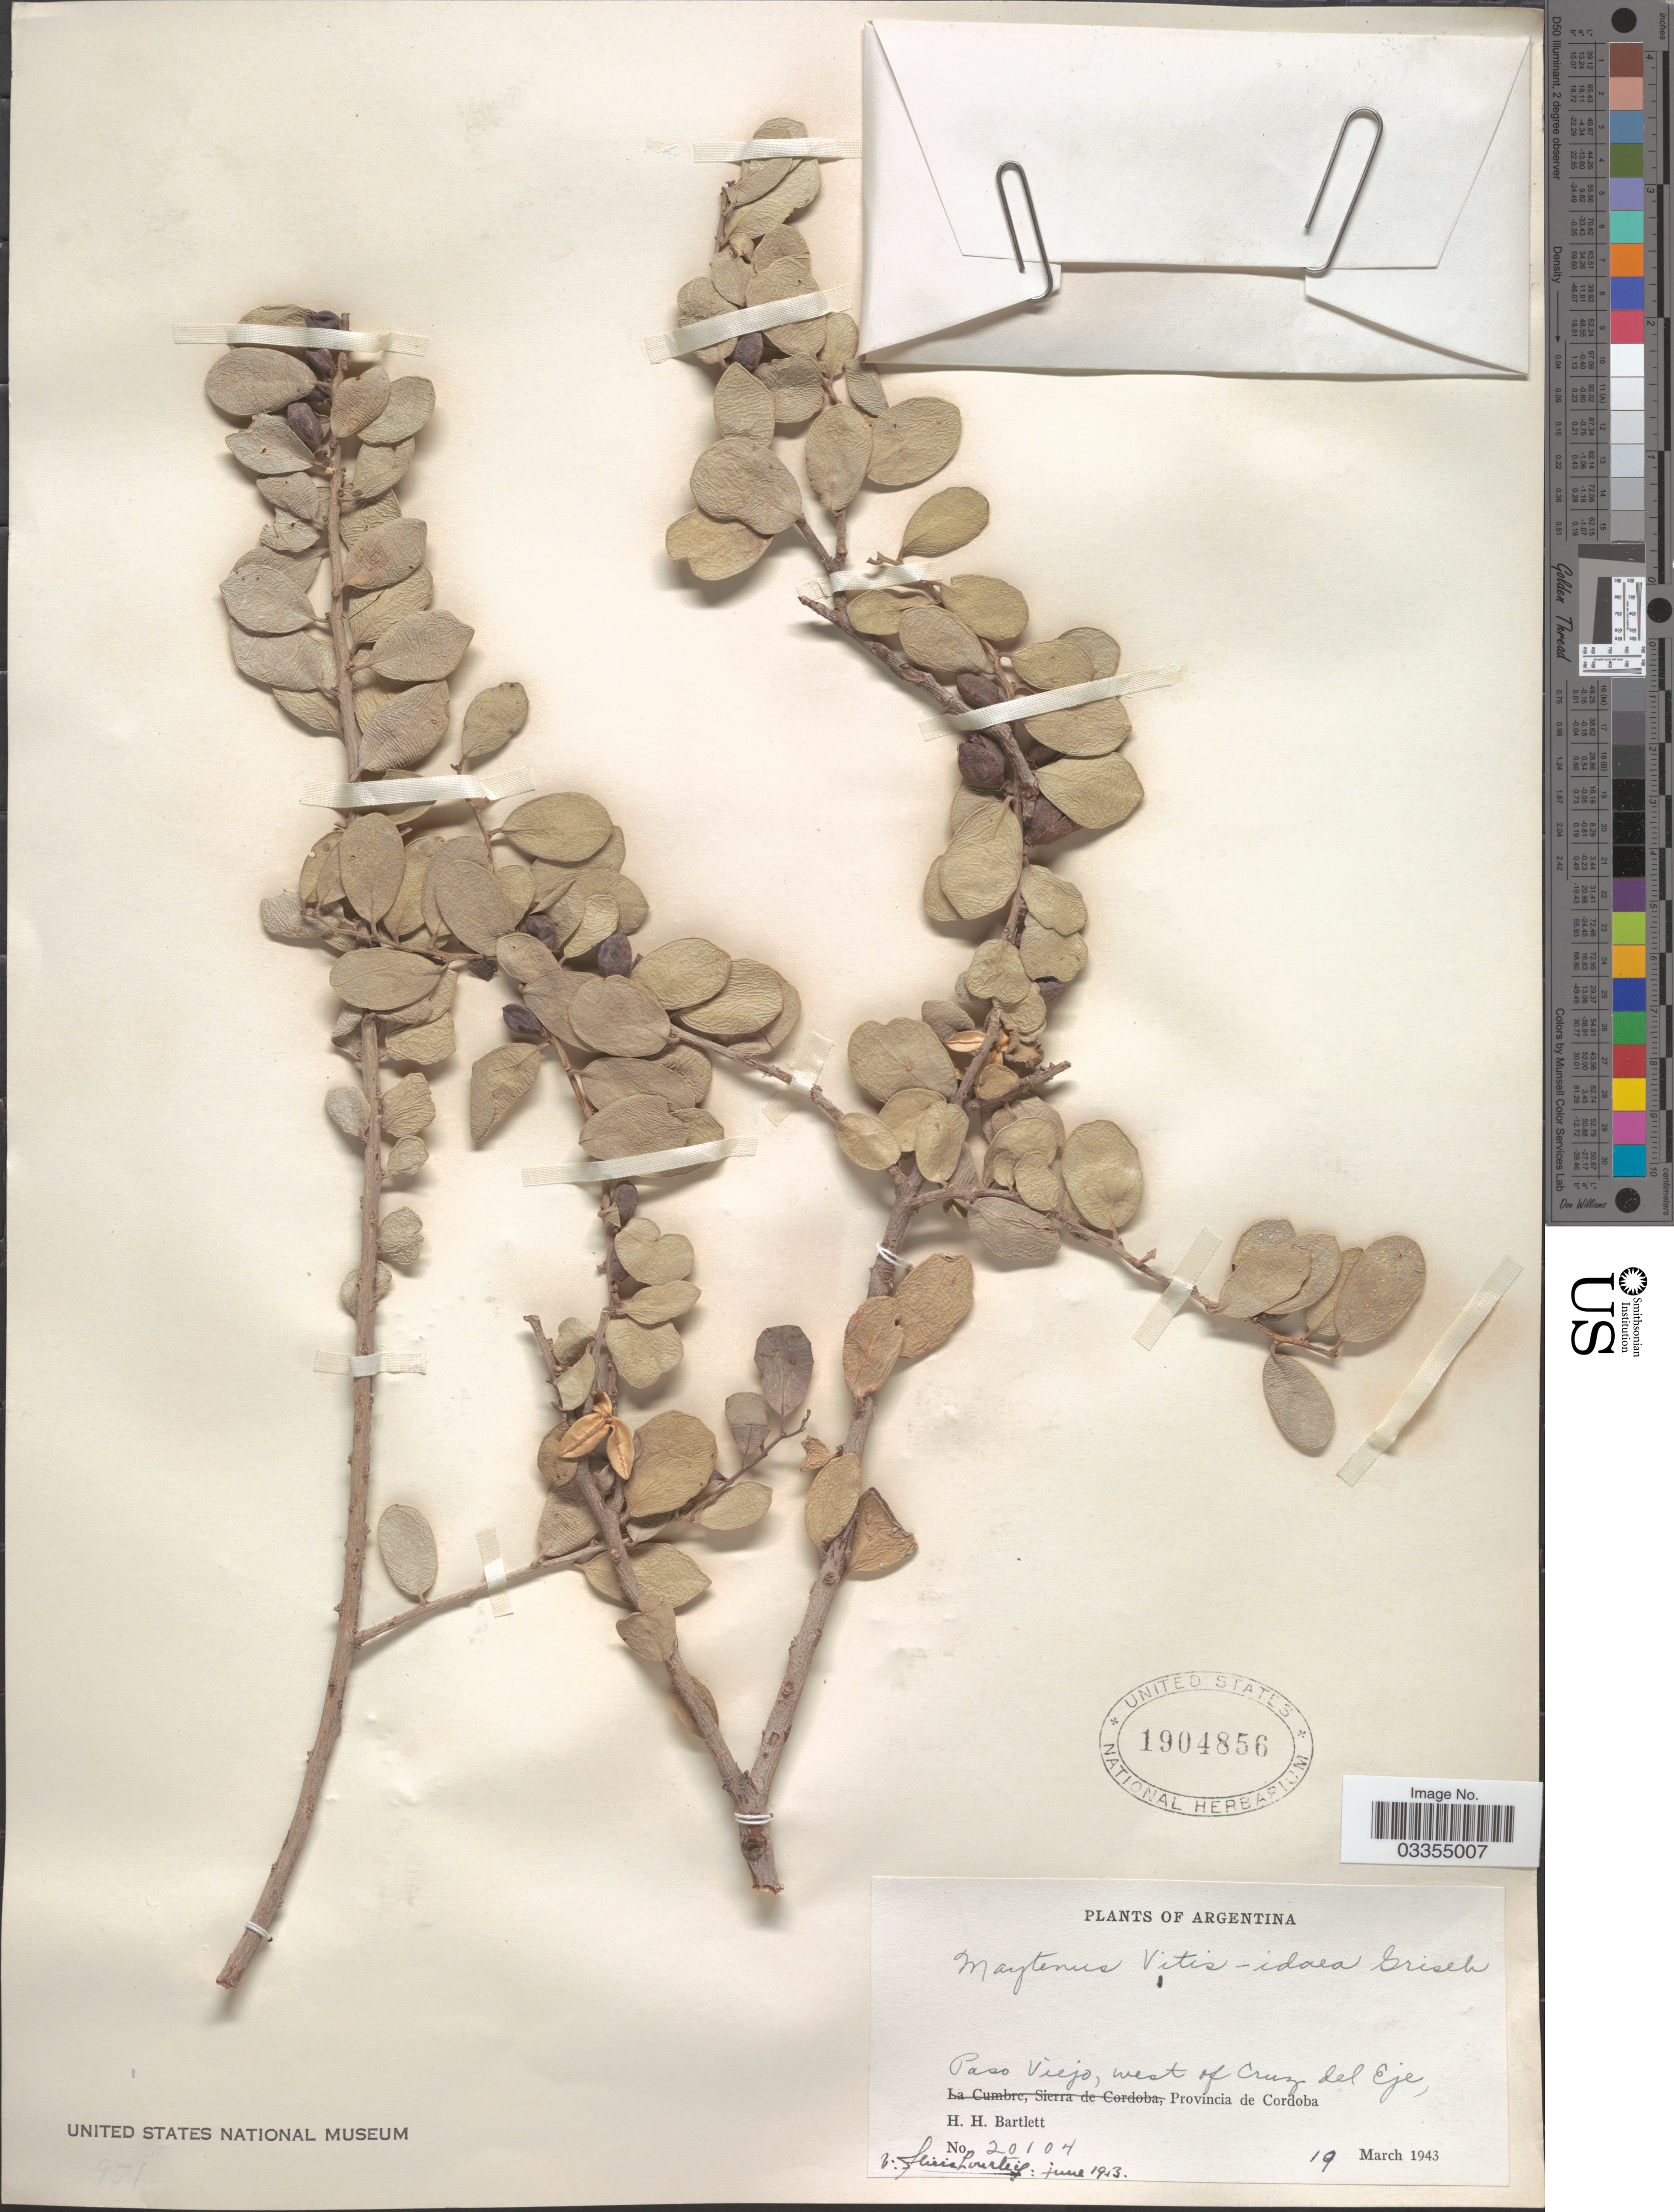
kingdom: Plantae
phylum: Tracheophyta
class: Magnoliopsida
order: Celastrales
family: Celastraceae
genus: Tricerma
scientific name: Tricerma vitis-idaeum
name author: (Griseb.) Lundell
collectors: H. H. Bartlett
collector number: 20104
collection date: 1943-03-19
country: Argentina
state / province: Cordoba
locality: Paso Viejo, west of Cruz del Eje.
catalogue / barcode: US 1904856